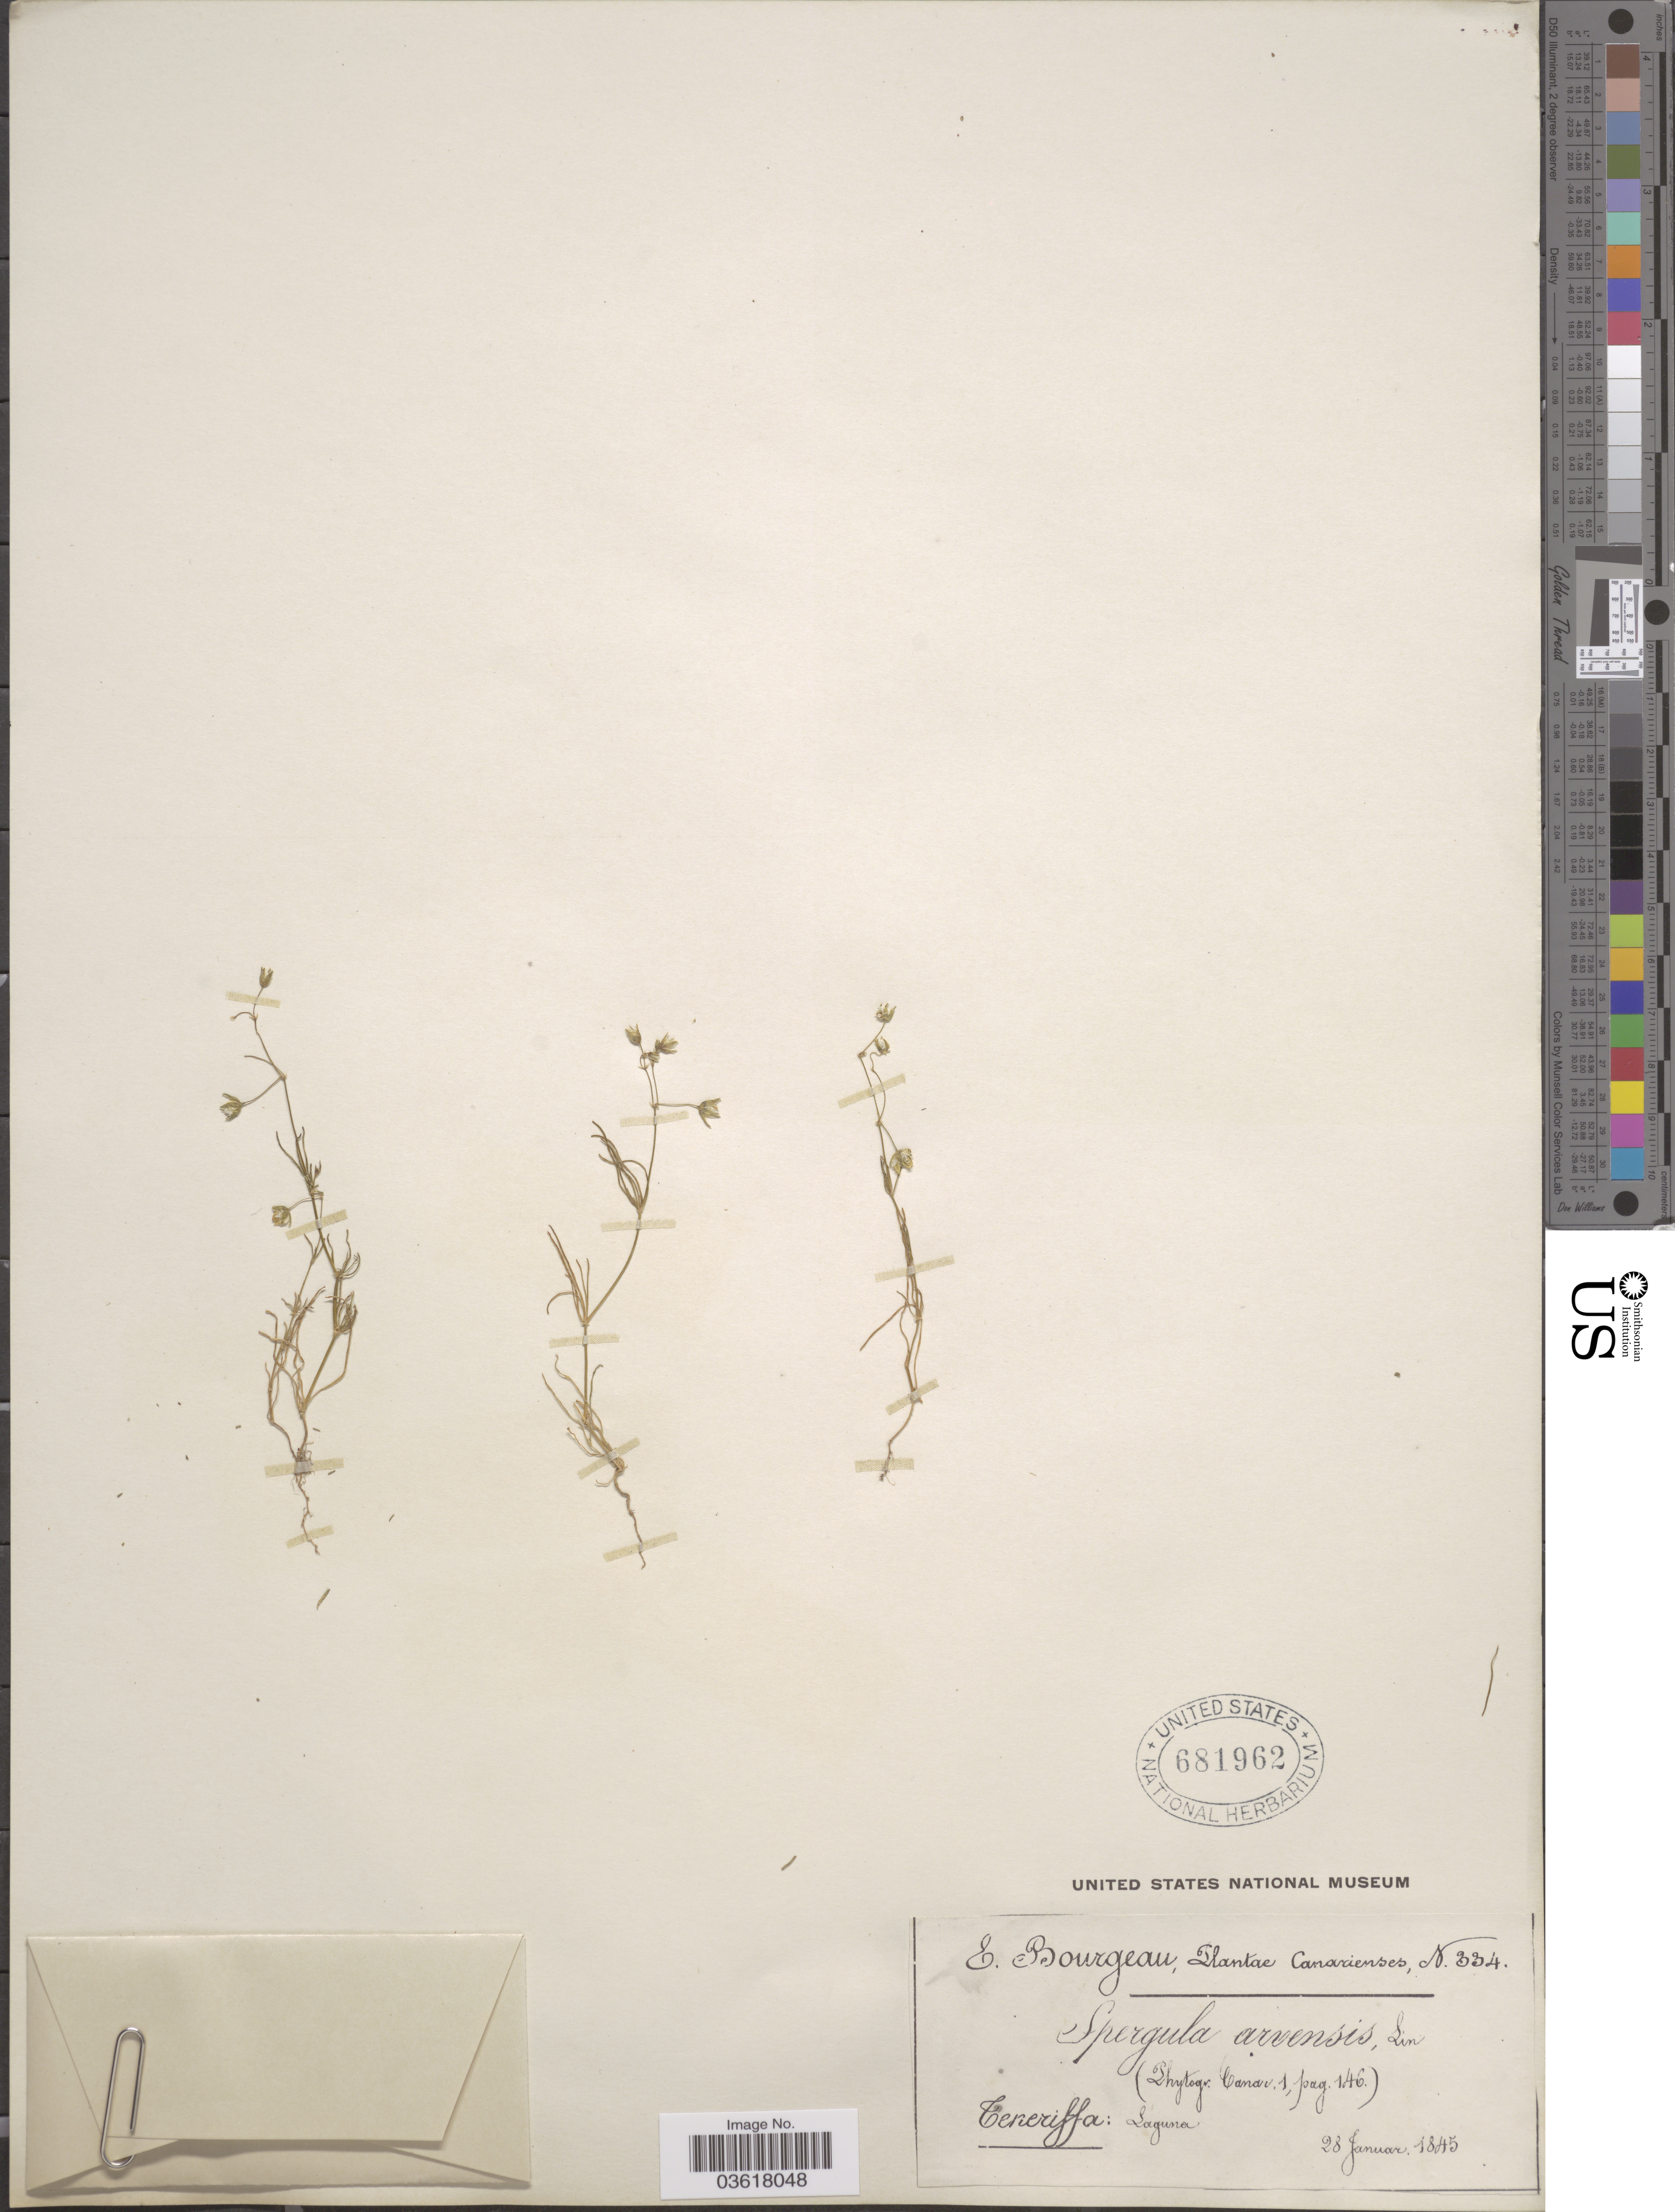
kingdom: Plantae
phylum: Tracheophyta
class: Magnoliopsida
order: Caryophyllales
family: Caryophyllaceae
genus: Spergula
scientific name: Spergula arvensis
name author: L.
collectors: E. Bourgeau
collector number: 334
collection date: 1845-01-28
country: Spain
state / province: Canarias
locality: Canarienses. Teneriffa: Laguna.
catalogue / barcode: US 681962